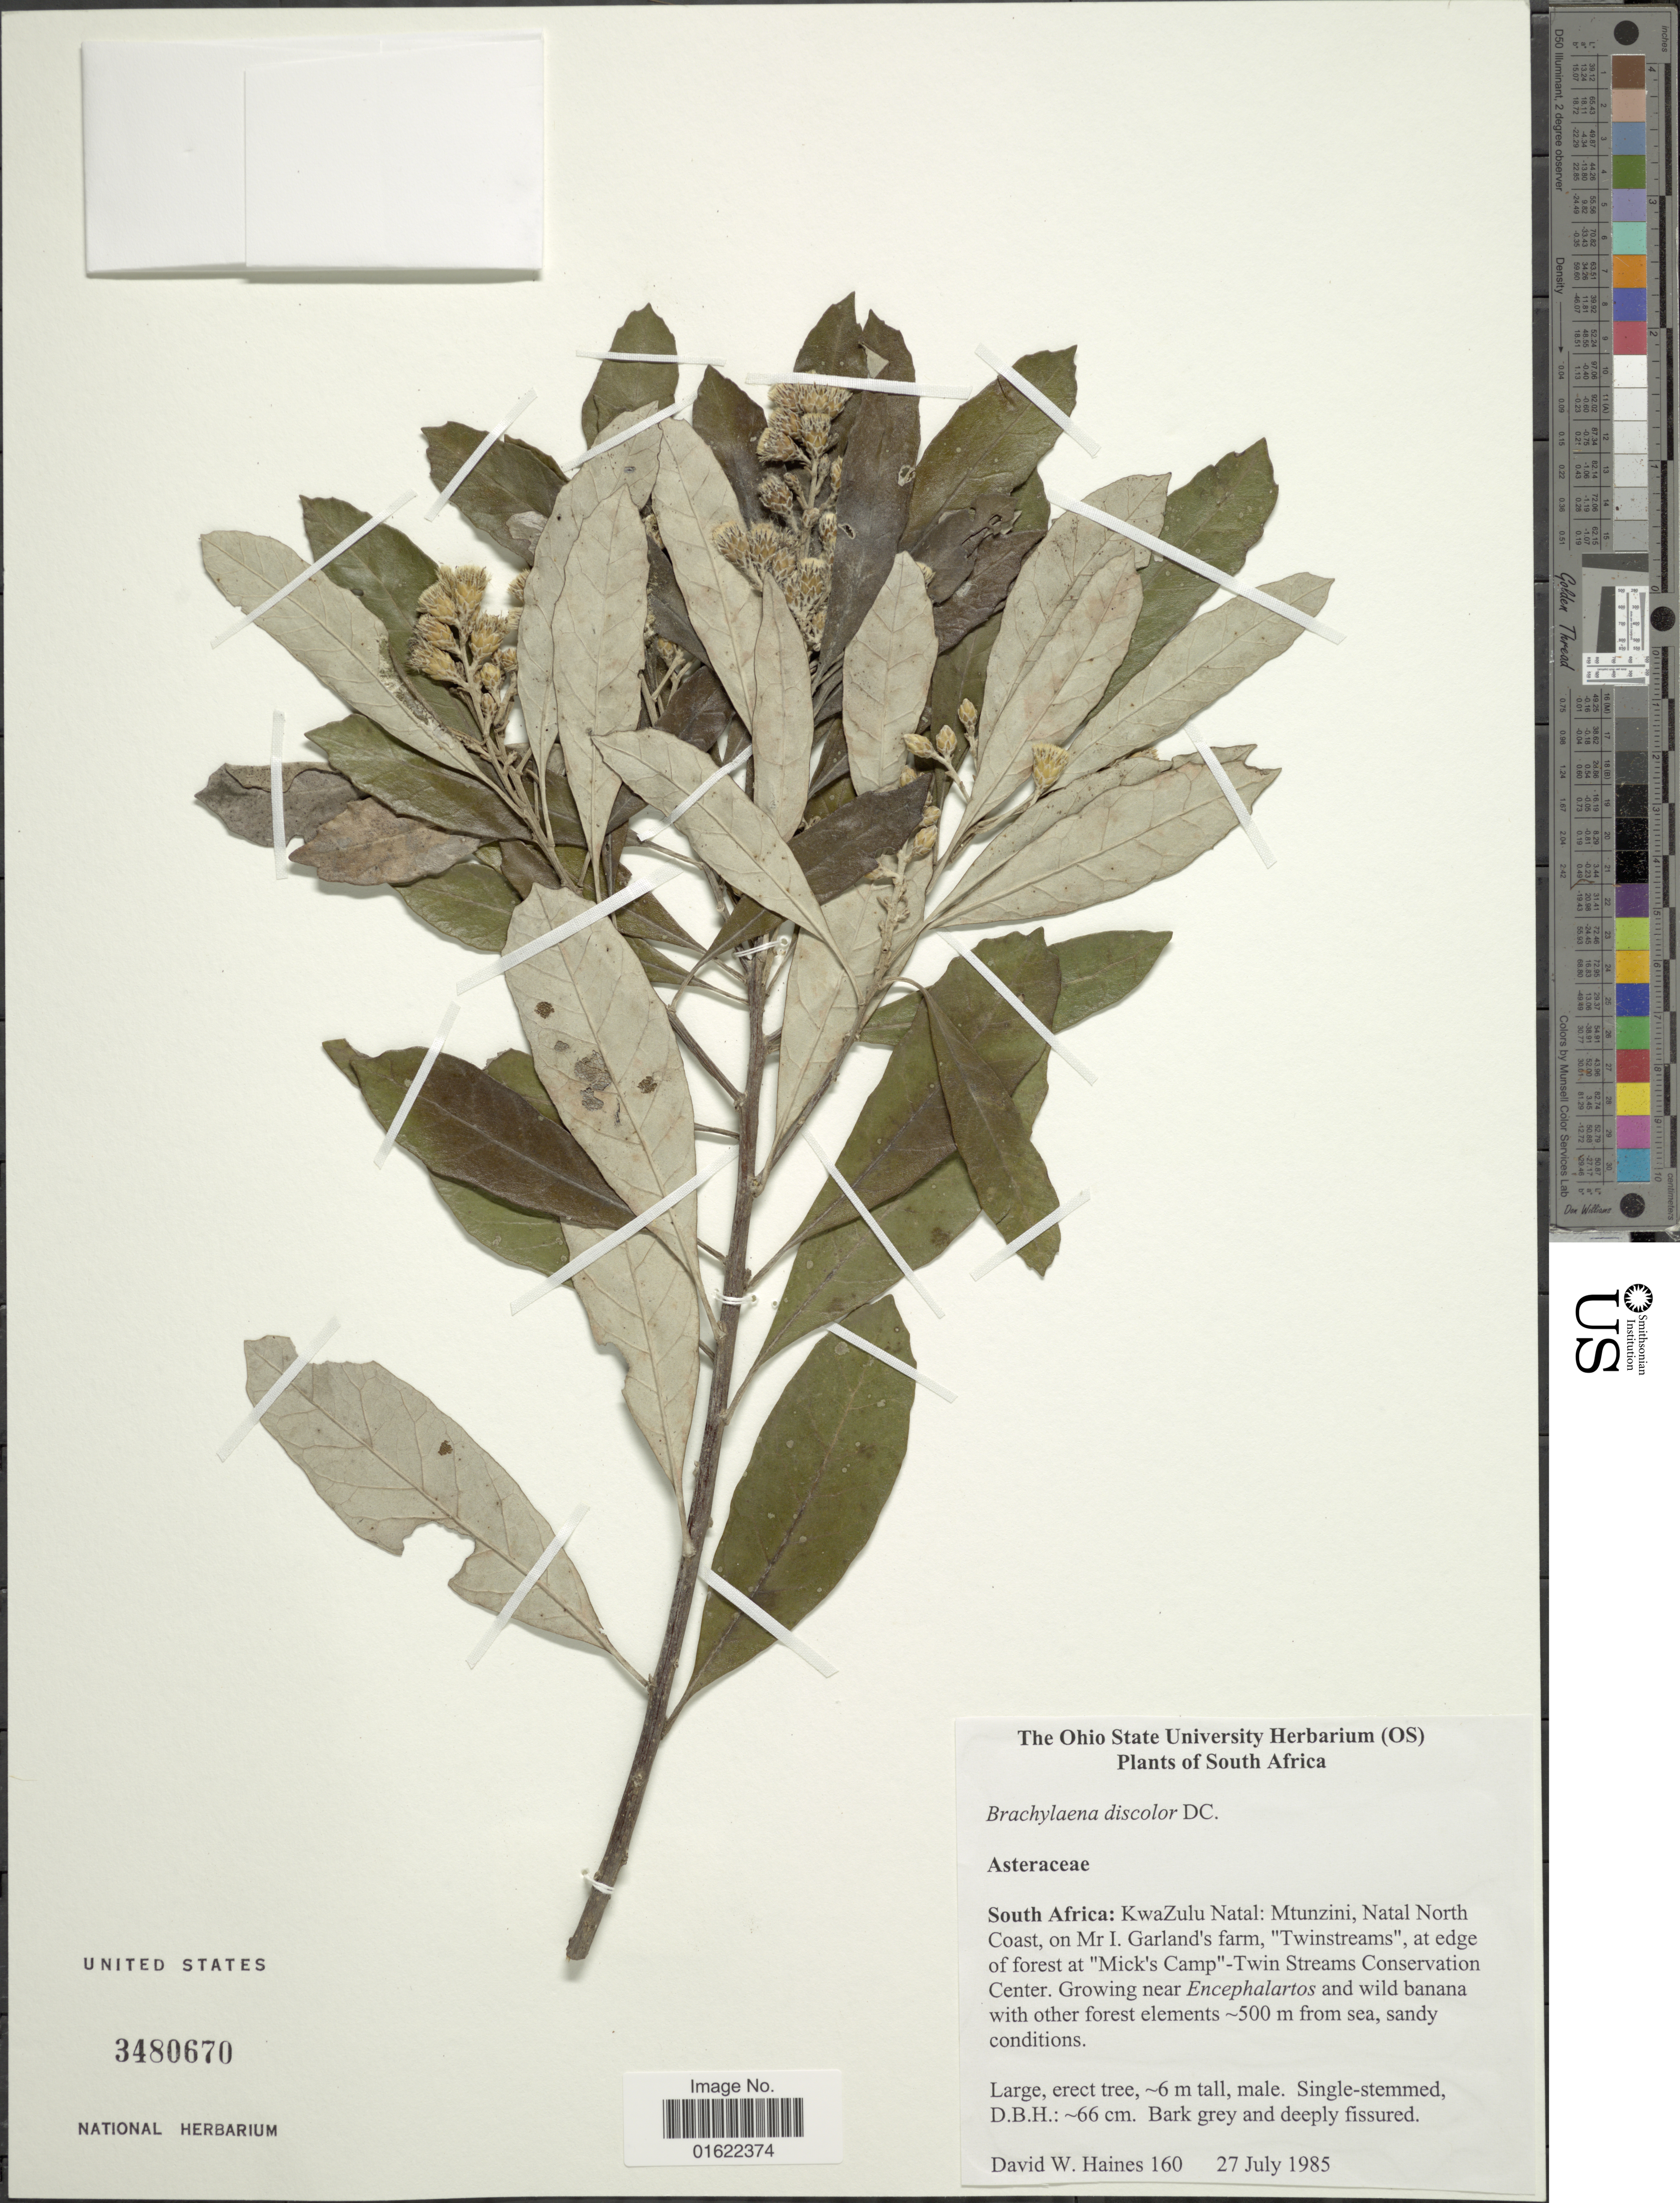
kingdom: Plantae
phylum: Tracheophyta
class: Magnoliopsida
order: Asterales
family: Asteraceae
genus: Brachylaena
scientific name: Brachylaena discolor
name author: DC.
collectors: D. Haines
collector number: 160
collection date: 1985-07-27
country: South Africa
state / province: KwaZulu-Natal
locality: Mtunzini, Natal North Coast, on Mr I. Garland's farm, "Twinstreams", at edge of forest at "Mick's Camp"-Twin Streams Conservation Center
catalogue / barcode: US 3480670